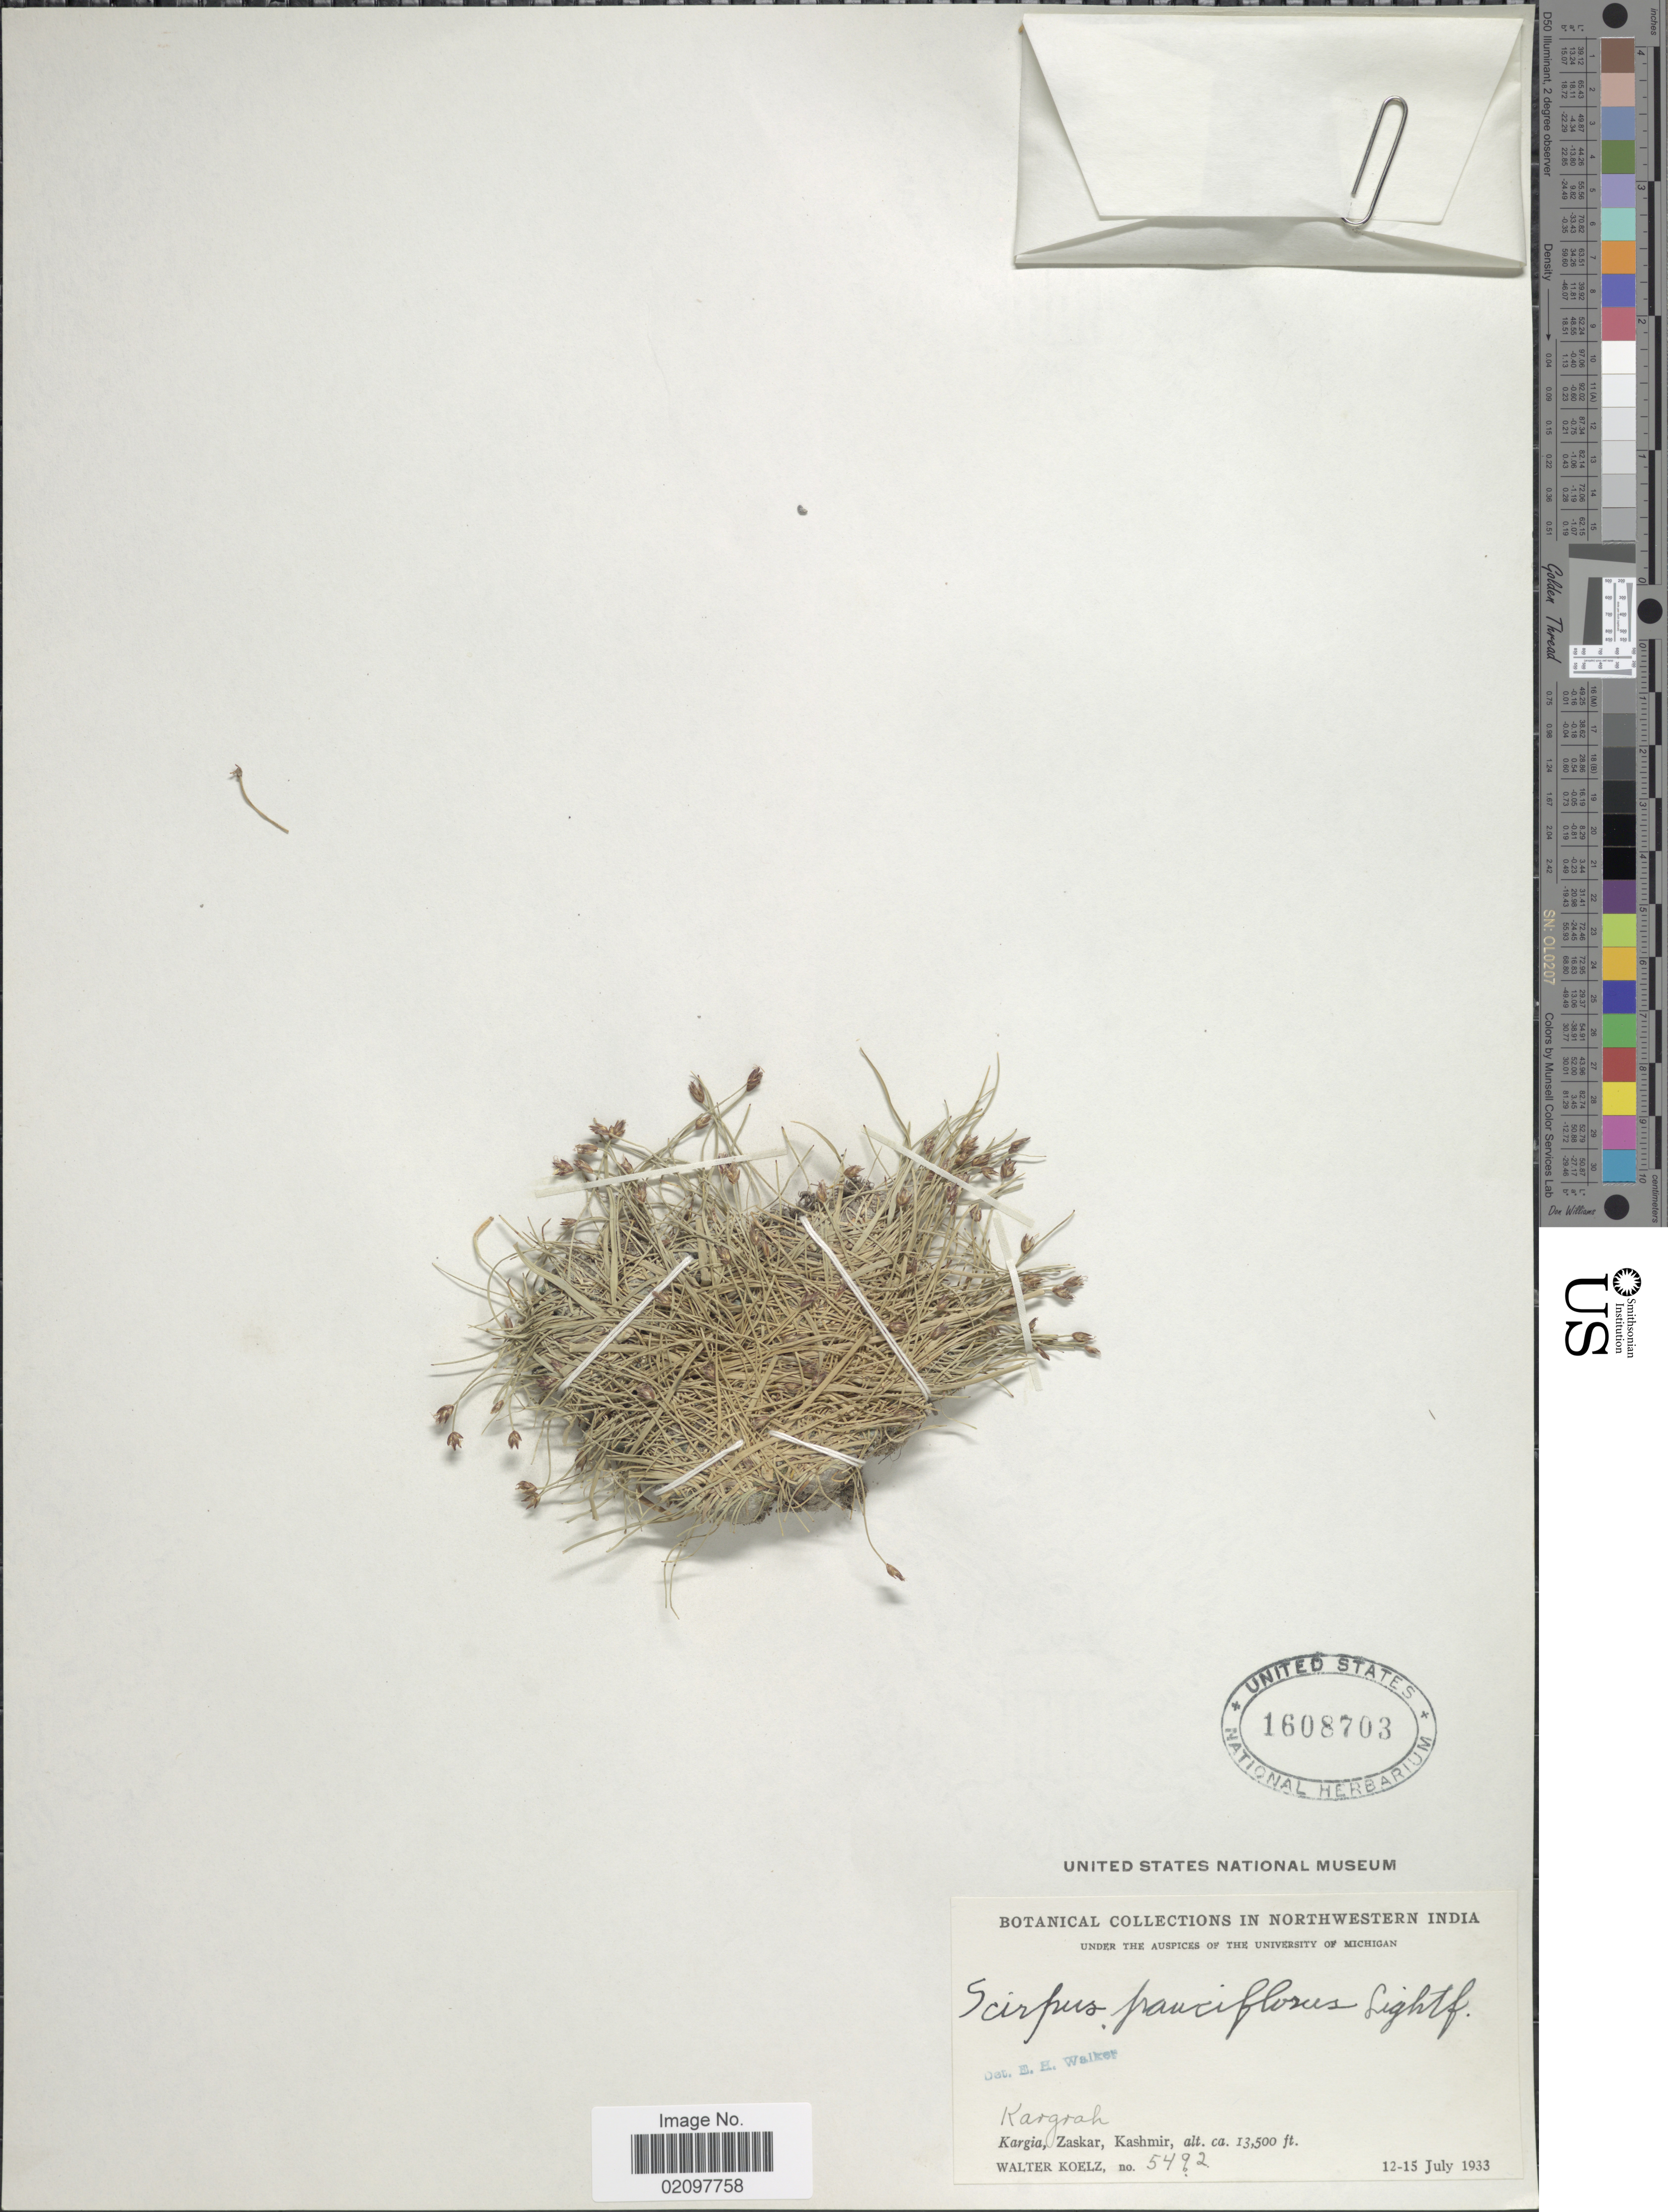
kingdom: Plantae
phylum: Tracheophyta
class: Liliopsida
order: Poales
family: Cyperaceae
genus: Eleocharis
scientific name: Eleocharis quinqueflora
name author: (Hartmann) O. Schwarz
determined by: Strong, Mark T., (BOT), Smithsonian Institution - National Museum of Natural History (UNITED STATES)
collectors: W. N. Koelz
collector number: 5492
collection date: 1933-07-12/1933-07-15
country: India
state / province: Jammu and Kashmir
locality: Northwestern India. Kargrah. Kargia, Zaskar, Kashmir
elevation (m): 4115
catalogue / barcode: US 1608703